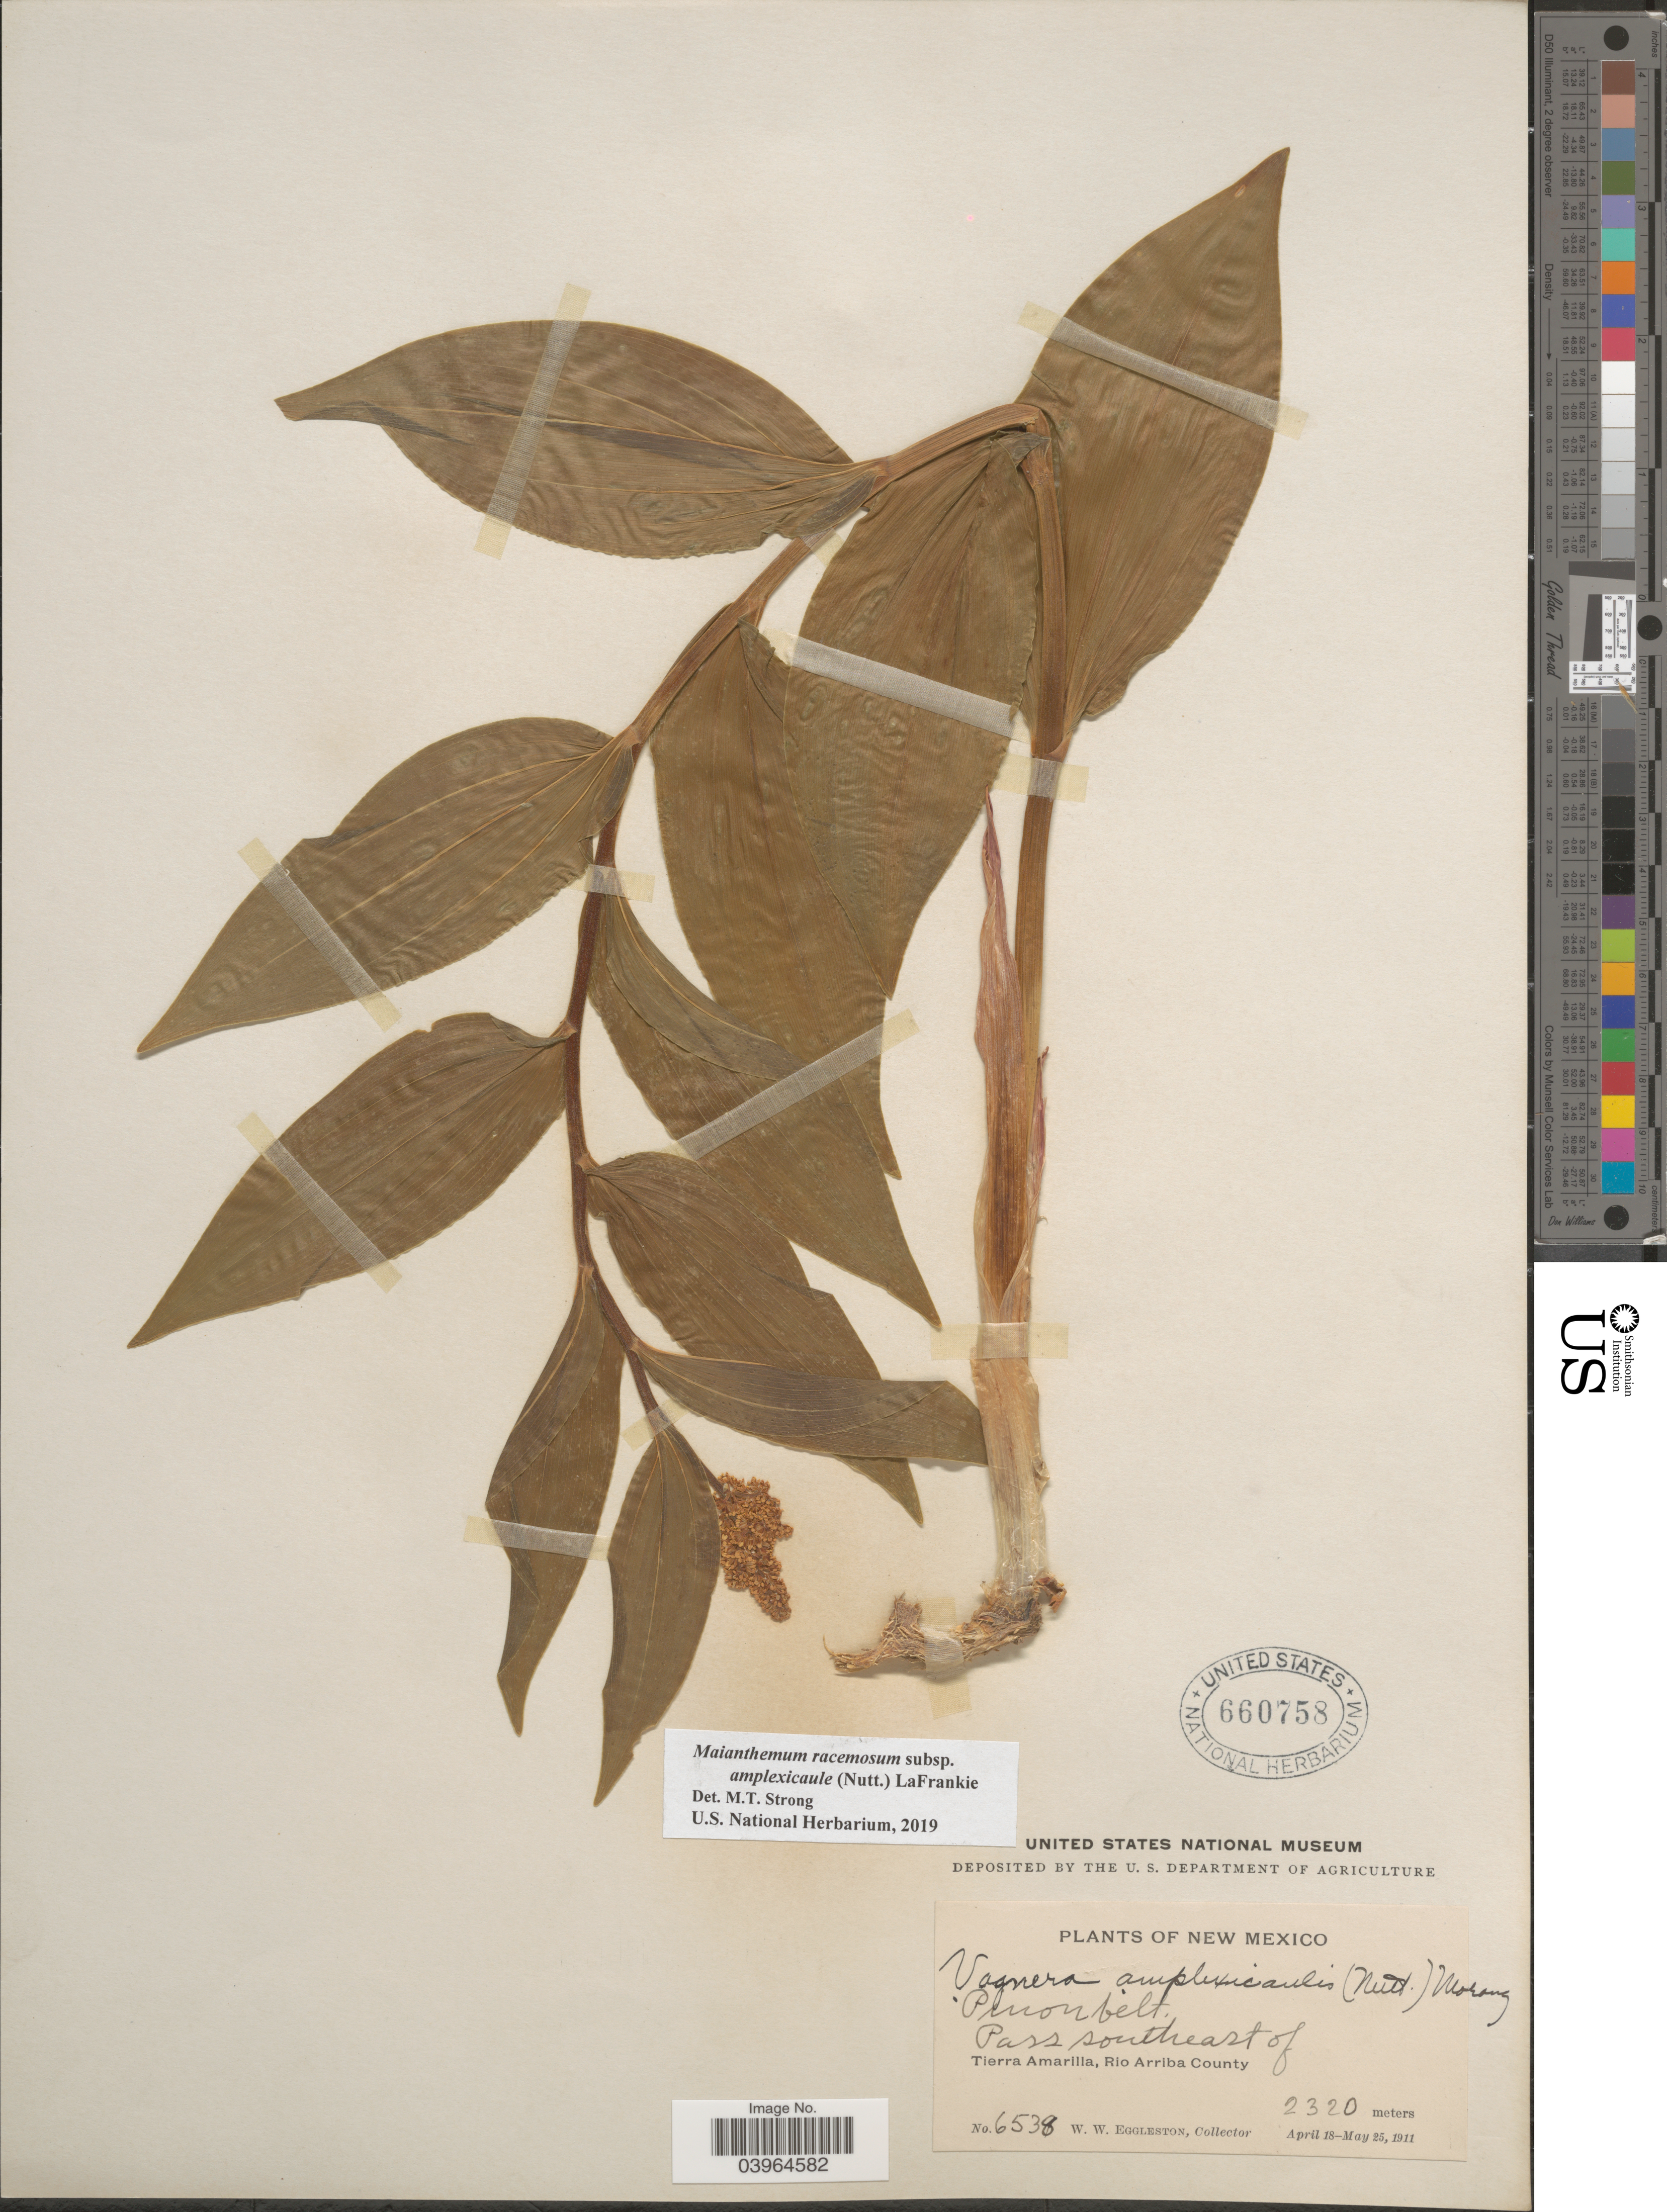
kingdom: Plantae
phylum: Tracheophyta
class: Liliopsida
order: Asparagales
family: Asparagaceae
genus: Maianthemum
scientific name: Maianthemum racemosum subsp. amplexicaule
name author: (Nutt.) LaFrankie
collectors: W. W. Eggleston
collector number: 6538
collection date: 1911-04-18/1911-05-25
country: United States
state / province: New Mexico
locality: Pinon belt. Pass southeast of Tierra Amarilla, Rio Arriba County.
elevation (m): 2320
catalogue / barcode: US 660758